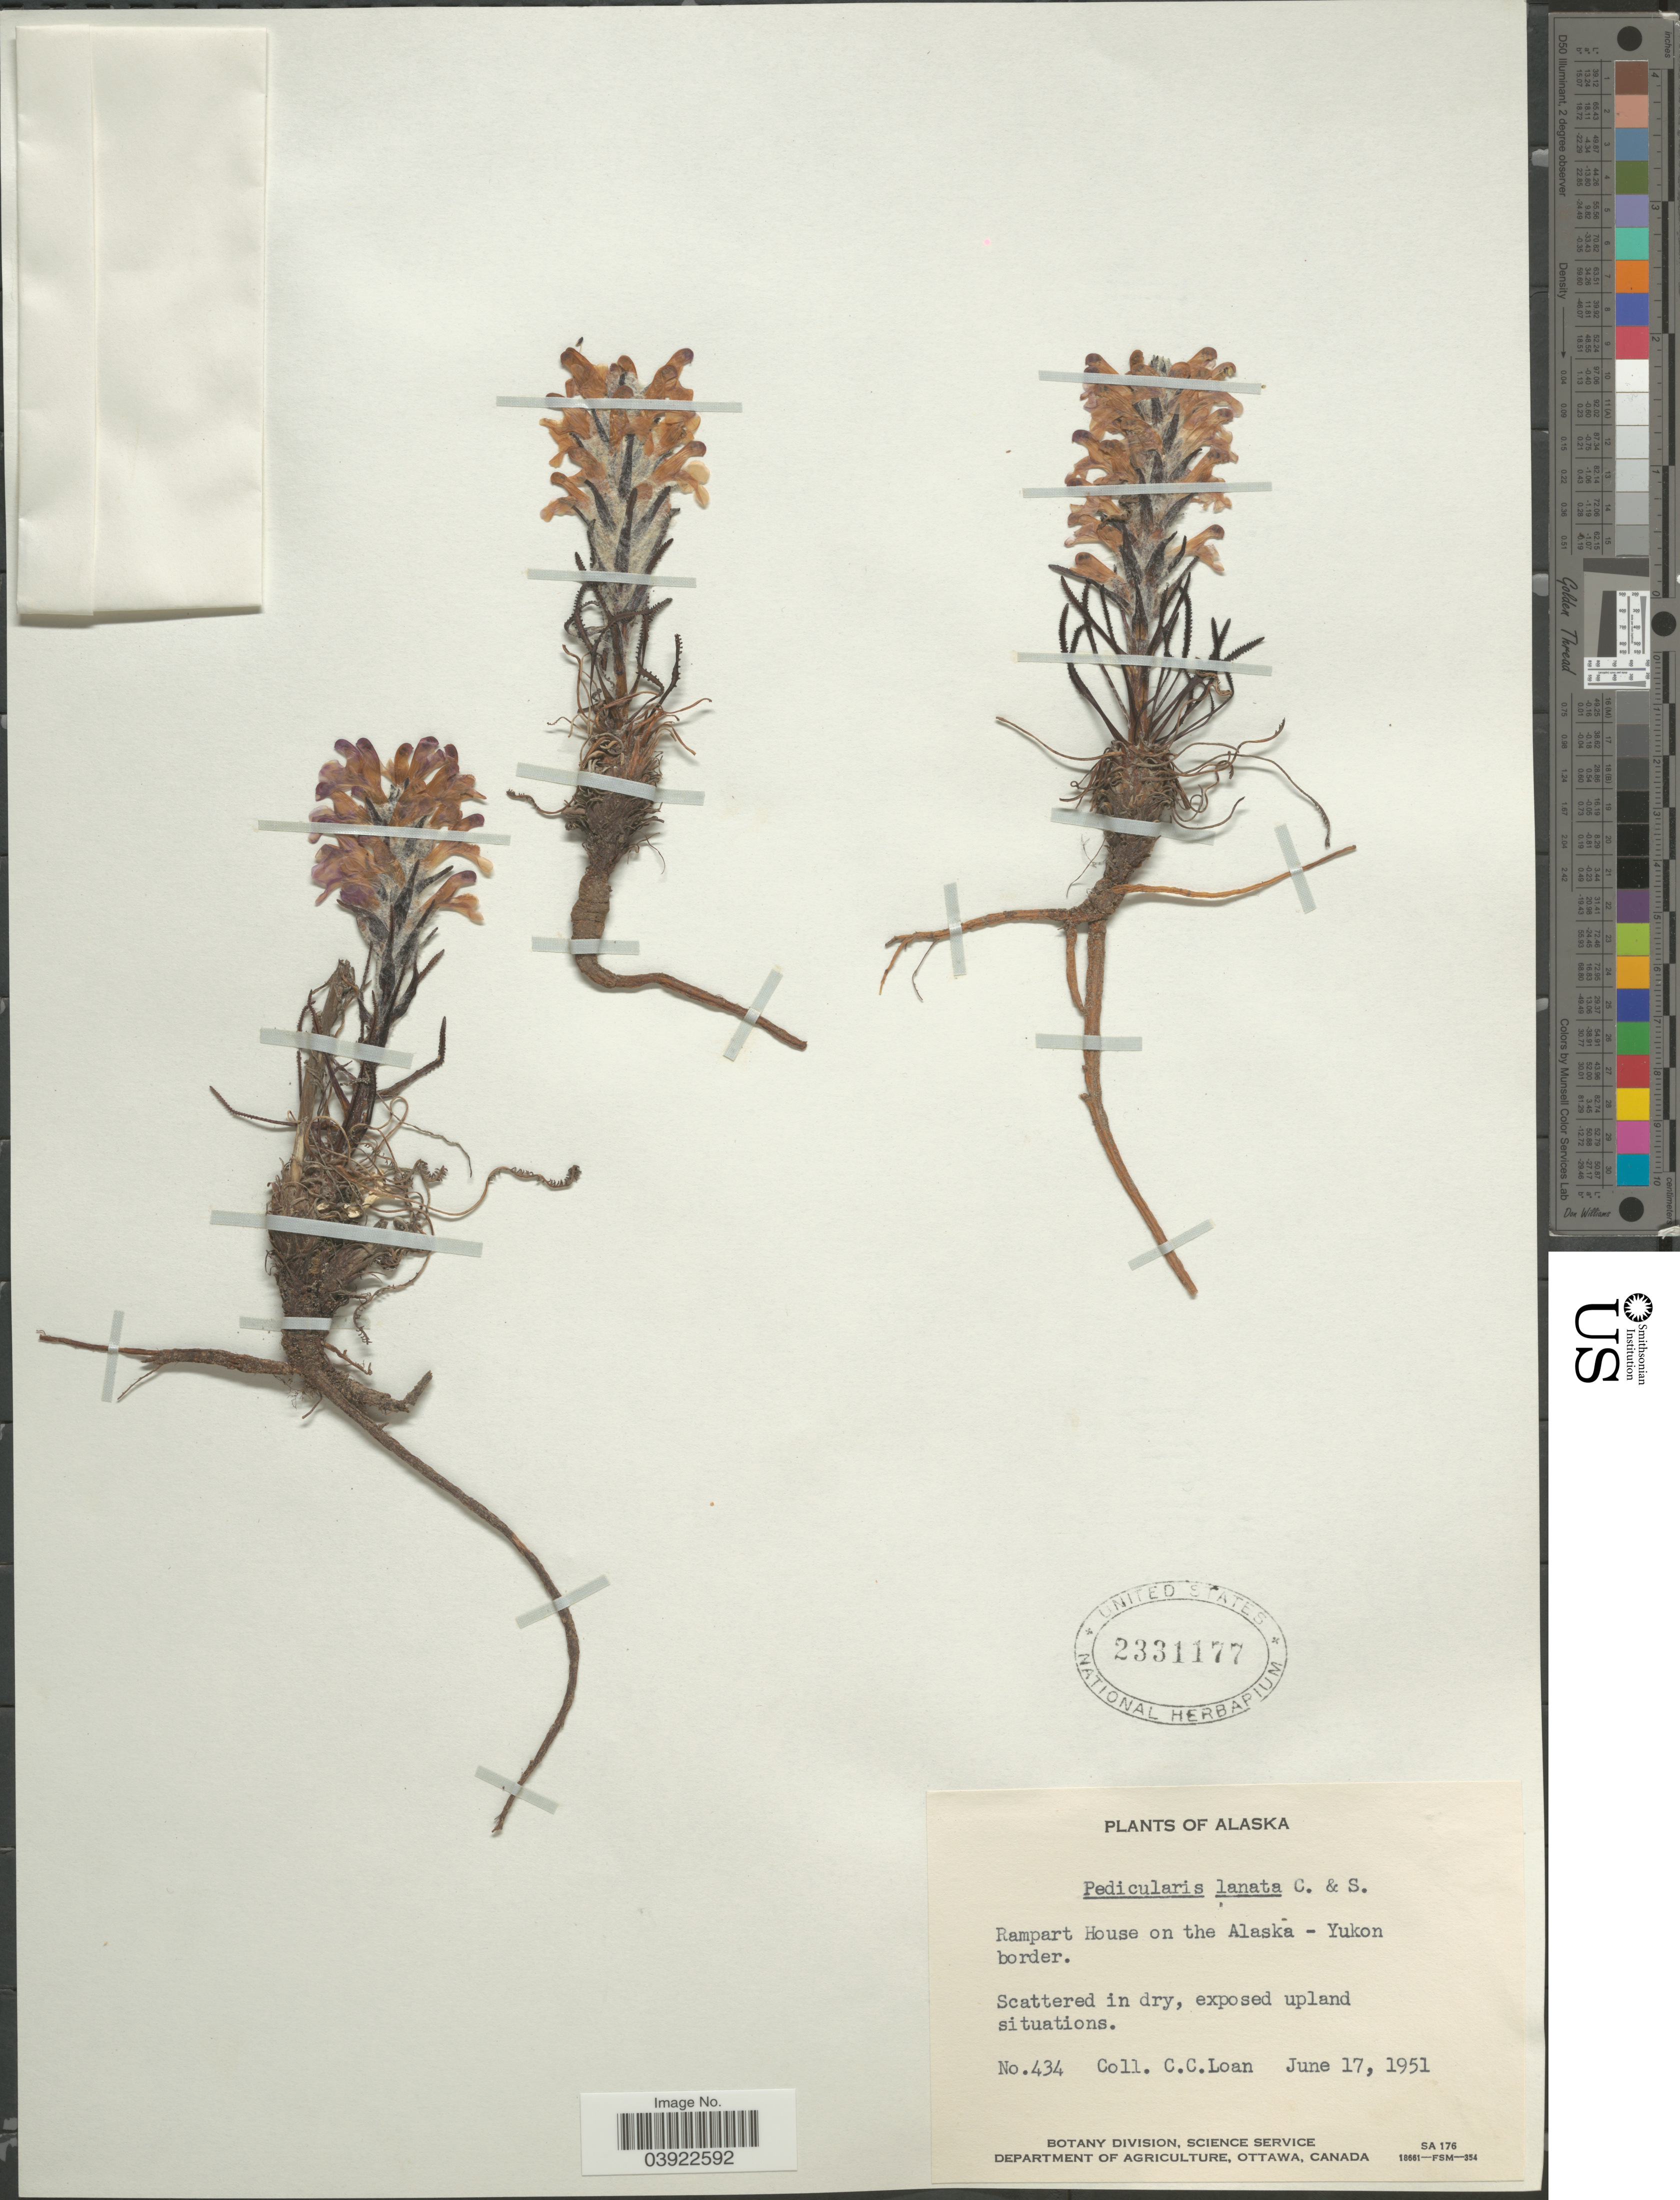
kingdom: Plantae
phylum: Tracheophyta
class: Magnoliopsida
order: Lamiales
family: Orobanchaceae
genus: Pedicularis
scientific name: Pedicularis lanata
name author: Willd. ex Cham. & Schltdl.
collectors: C. Loan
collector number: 434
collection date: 1951-06-17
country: Canada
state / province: Yukon Territory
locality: Rampart House on the Alaska - Yukon border.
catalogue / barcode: US 2331177